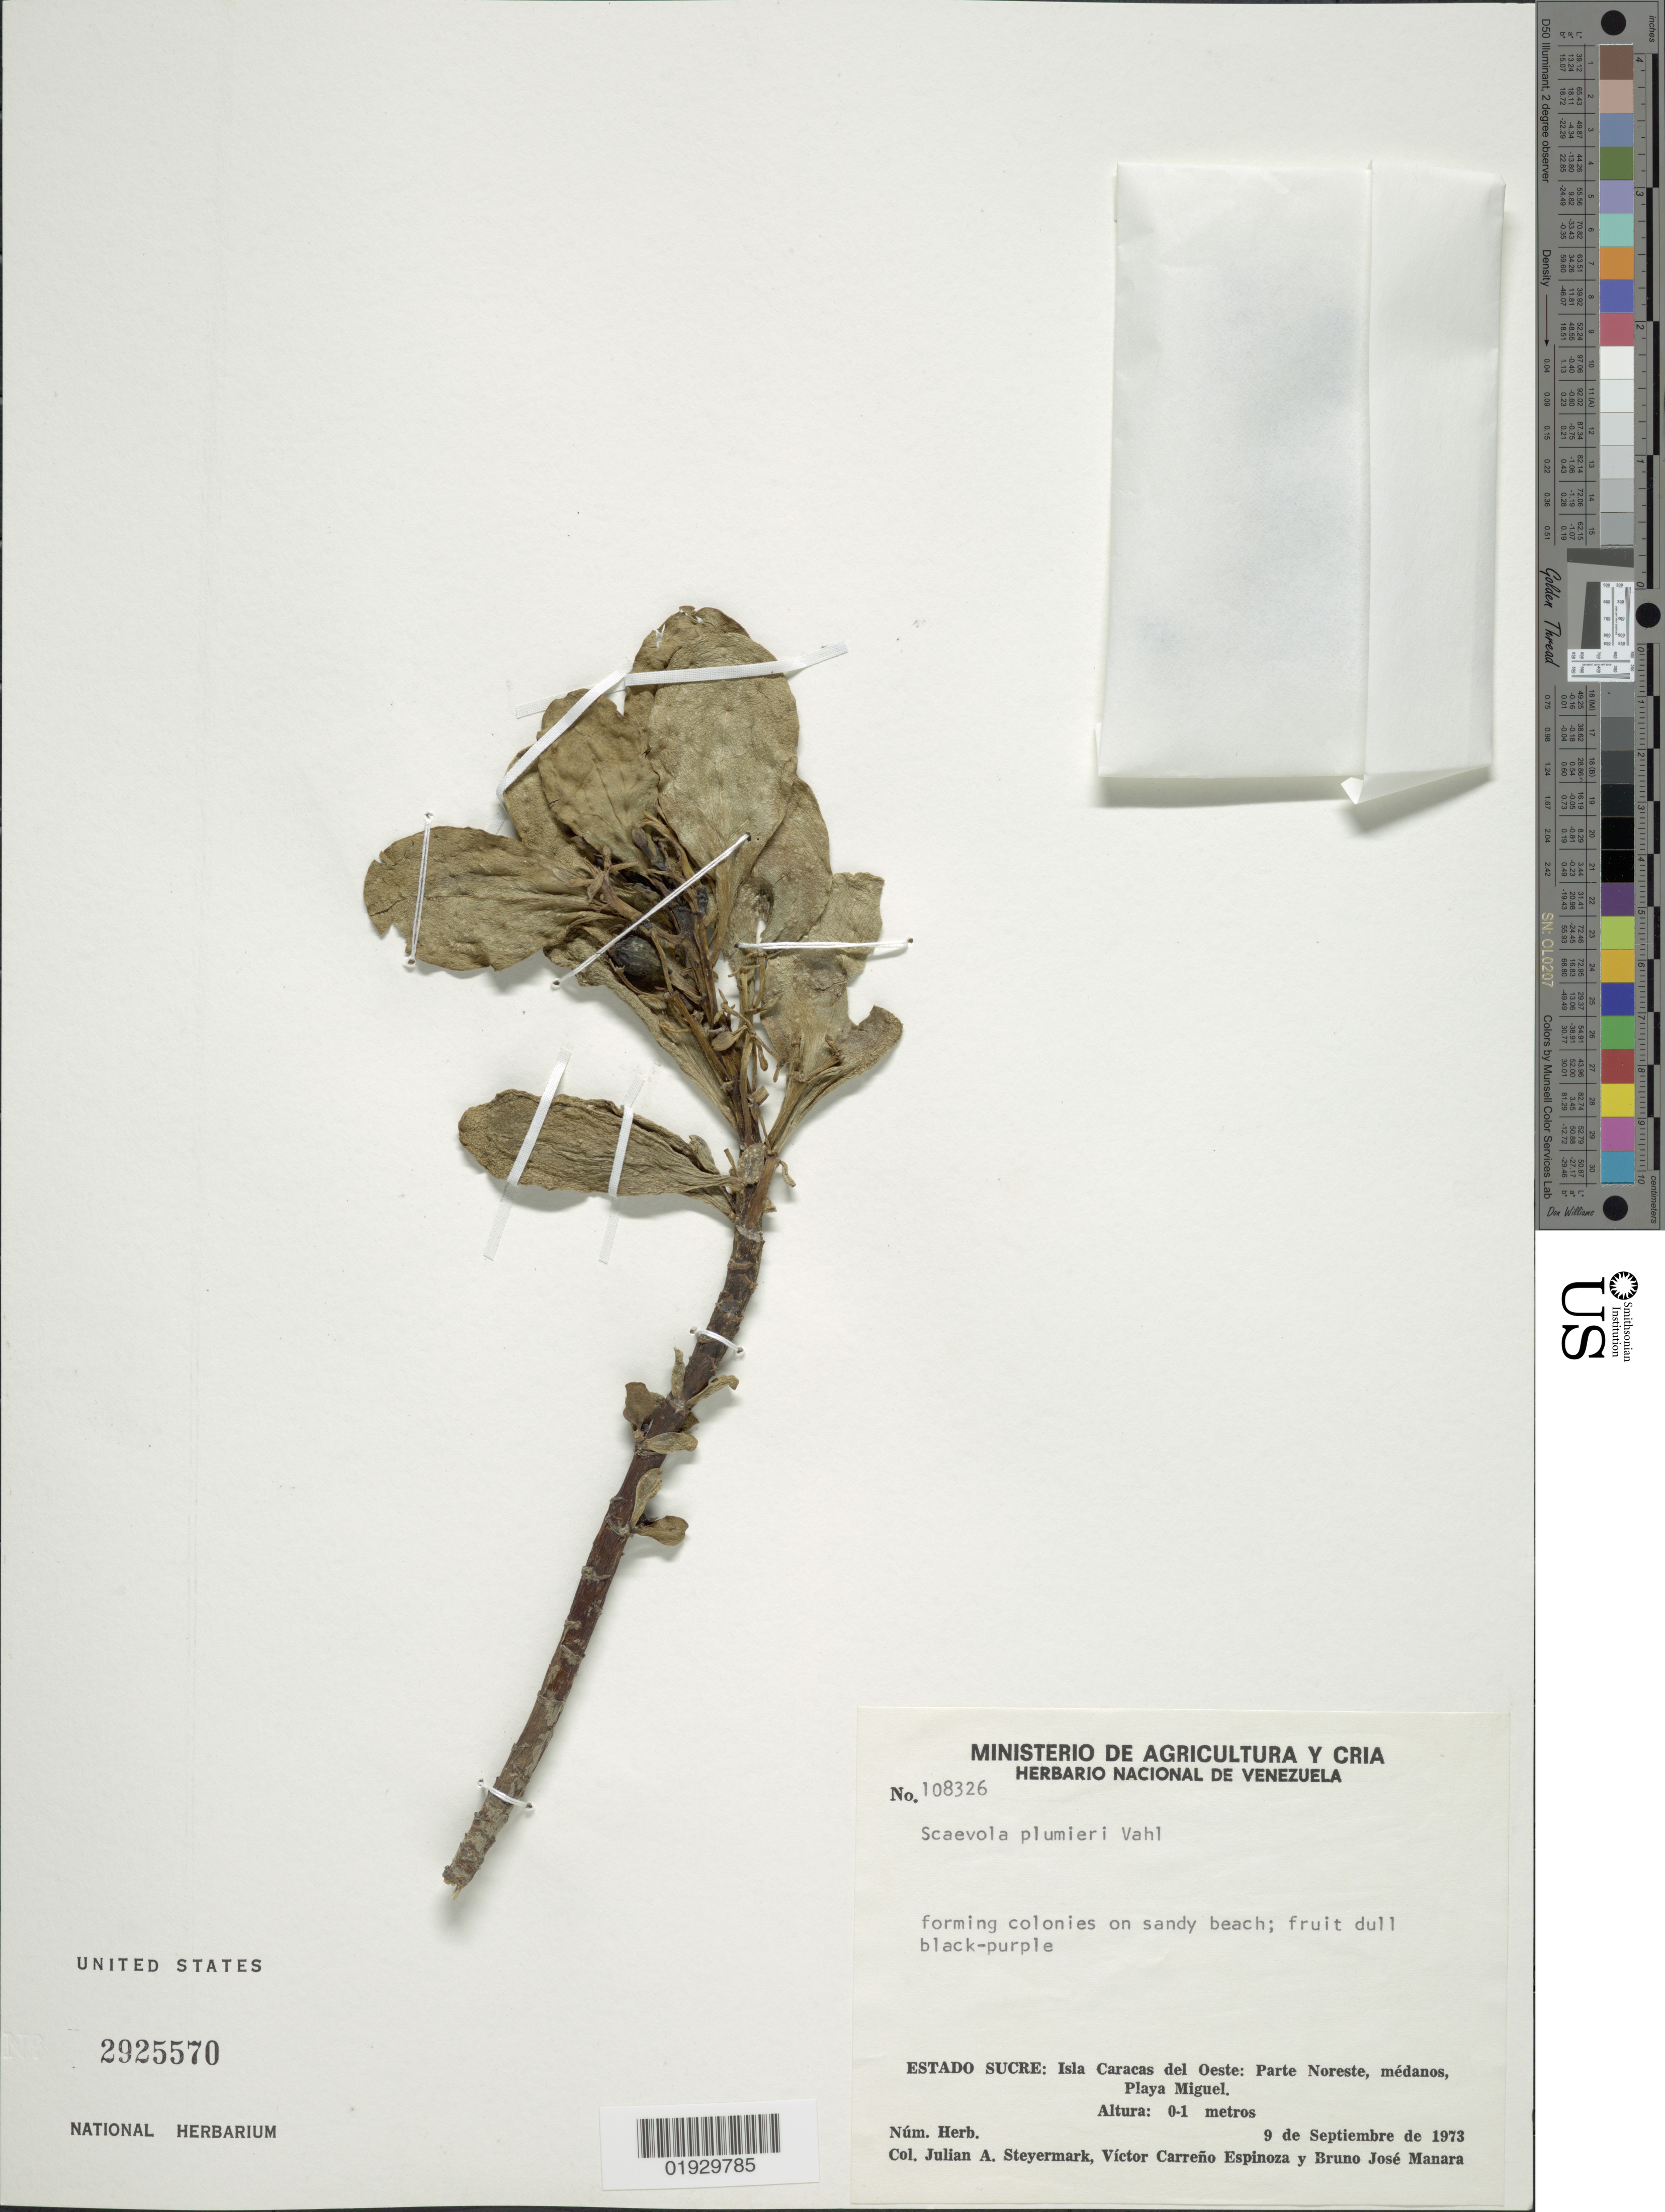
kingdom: Plantae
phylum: Tracheophyta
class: Magnoliopsida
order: Asterales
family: Goodeniaceae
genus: Scaevola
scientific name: Scaevola plumieri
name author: (L.) Vahl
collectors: J. Steyermark, V. Espinoza & B. Manara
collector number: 108326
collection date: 1973-09-09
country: Venezuela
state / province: Sucre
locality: Estado Sucre: Isla Caracas del Oeste: Parte Noreste, médanos, Playa Miguel.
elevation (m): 0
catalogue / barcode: US 2925570